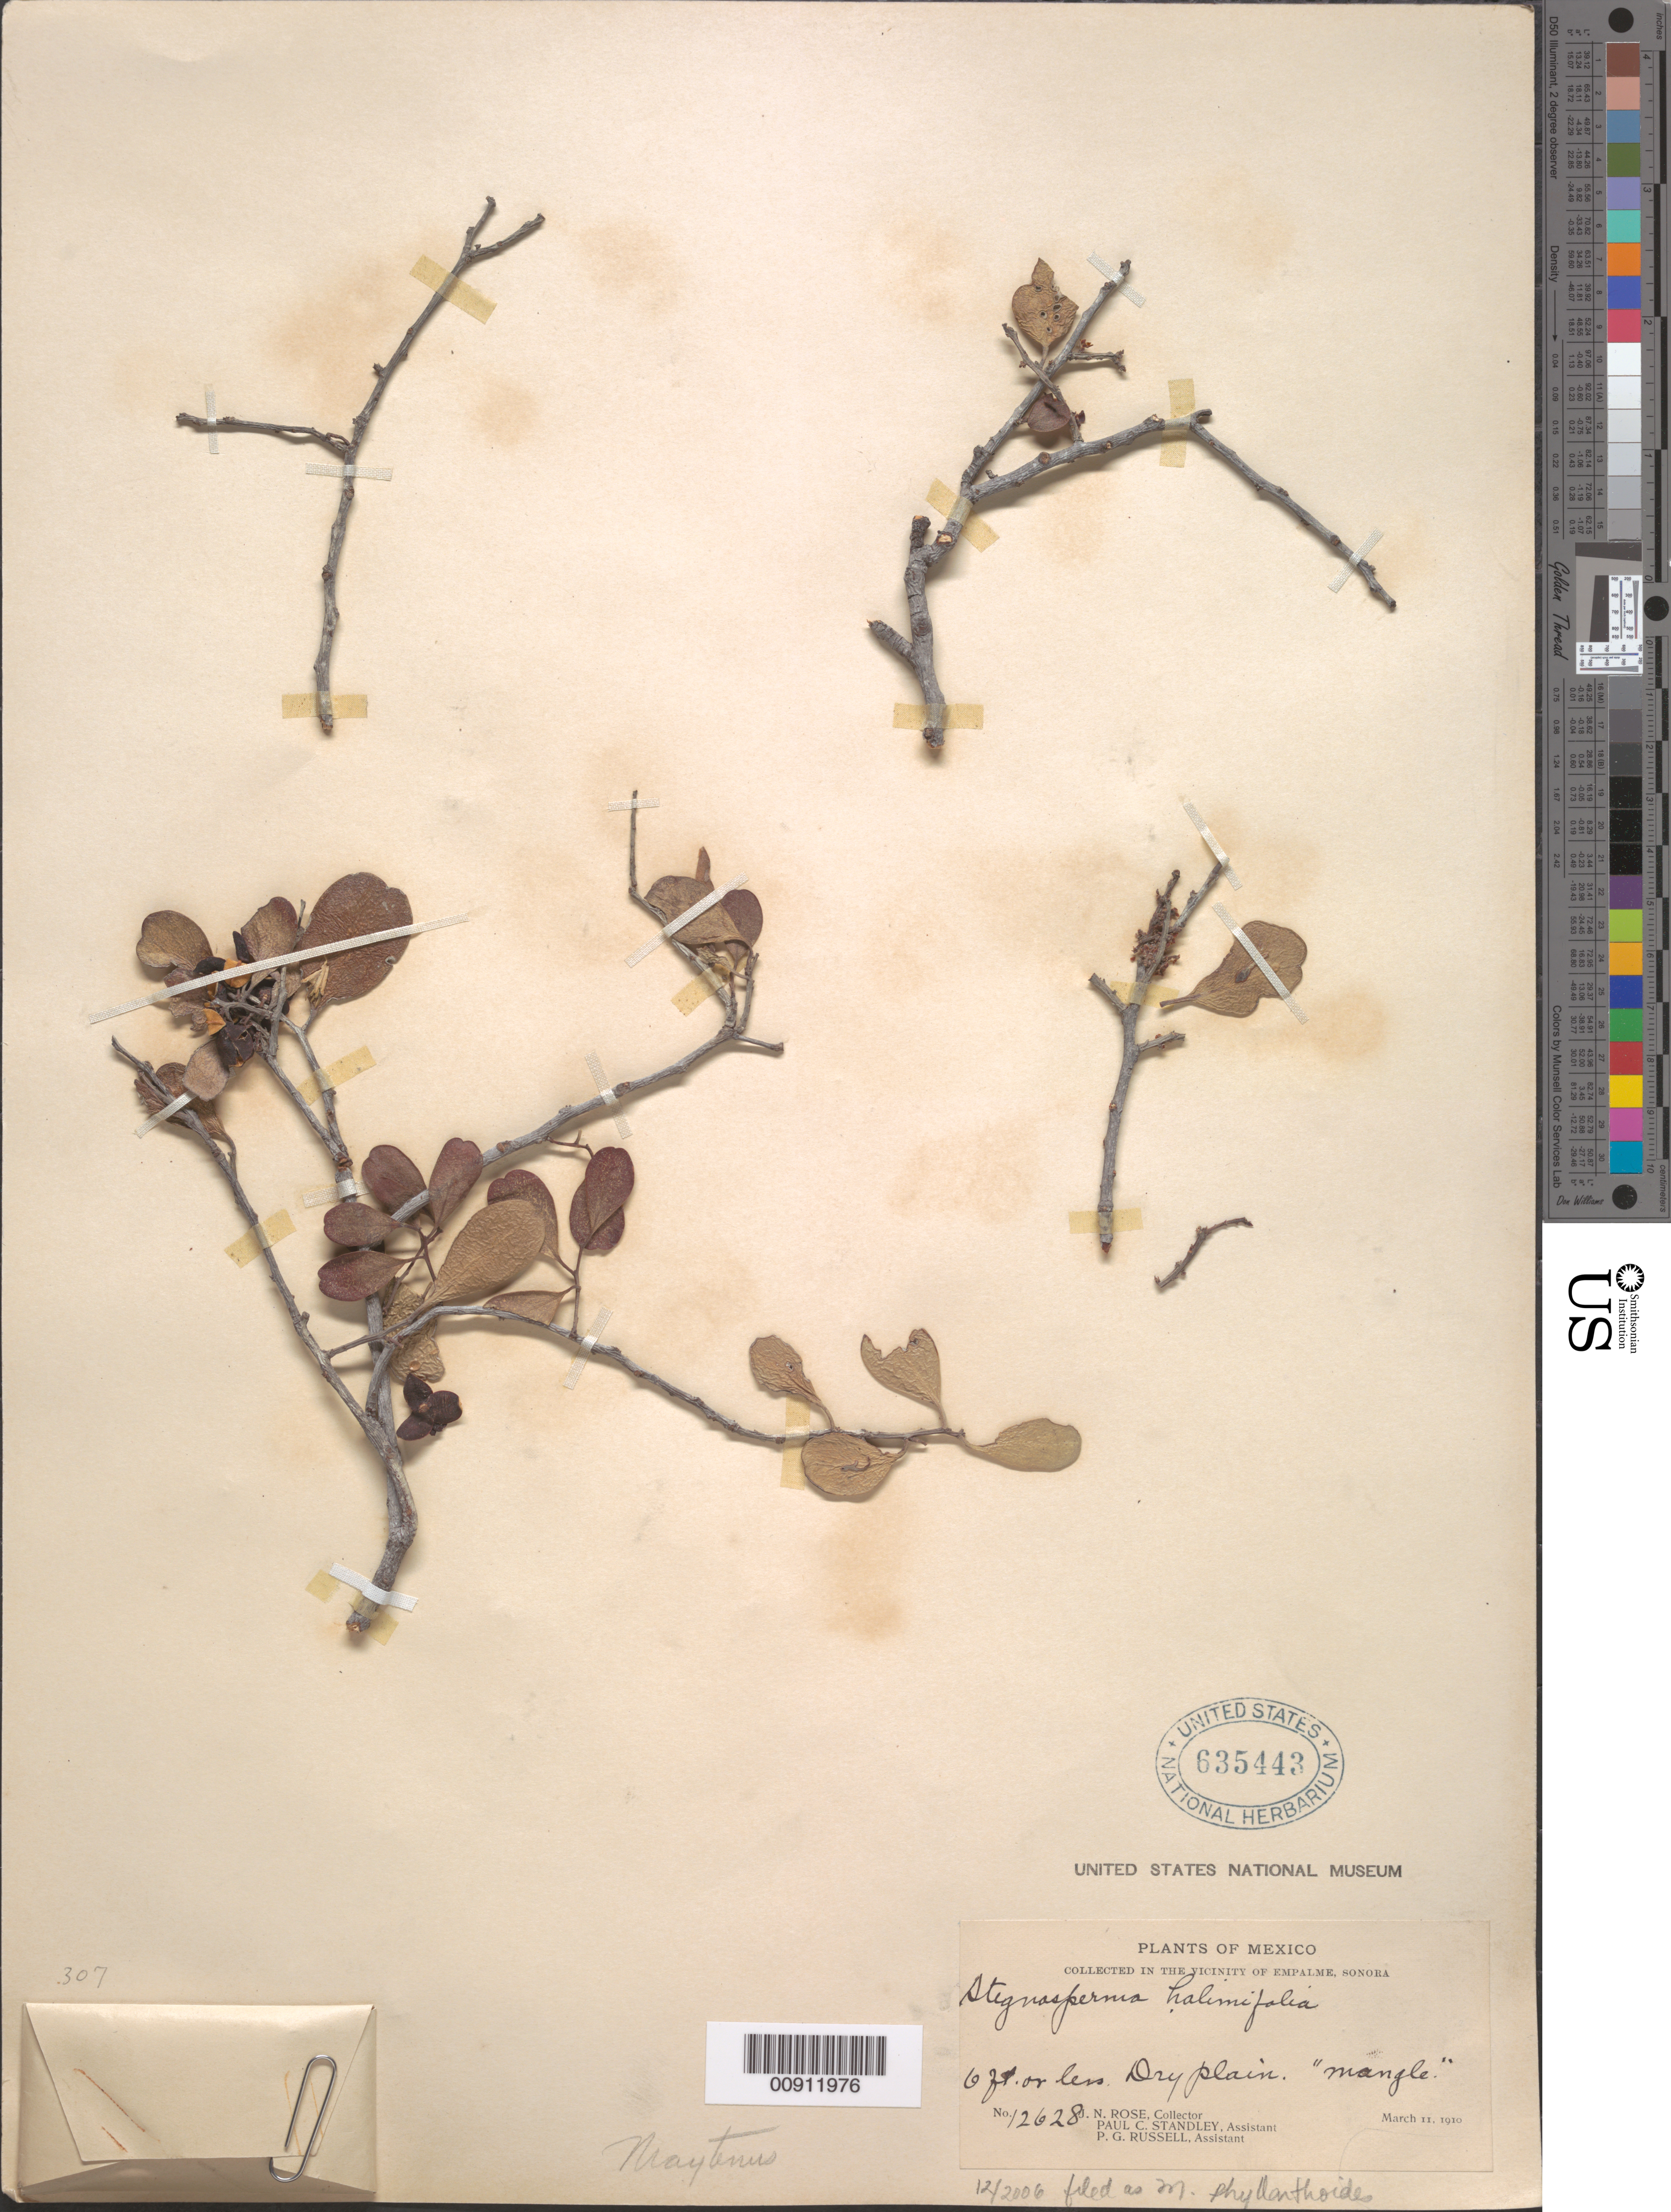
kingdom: Plantae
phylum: Tracheophyta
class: Magnoliopsida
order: Celastrales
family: Celastraceae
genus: Tricerma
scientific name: Tricerma phyllanthoides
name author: (Benth.) Lundell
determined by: Strong, Mark T., (BOT), Smithsonian Institution - National Museum of Natural History (UNITED STATES)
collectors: J. N. Rose, P. C. Standley & P. G. Russell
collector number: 12628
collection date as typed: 11 Mar 1910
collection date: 1910-03-11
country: Mexico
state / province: Sonora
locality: Vicinity of Empalme, Sonora.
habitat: Dry plain.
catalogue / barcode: US 635443